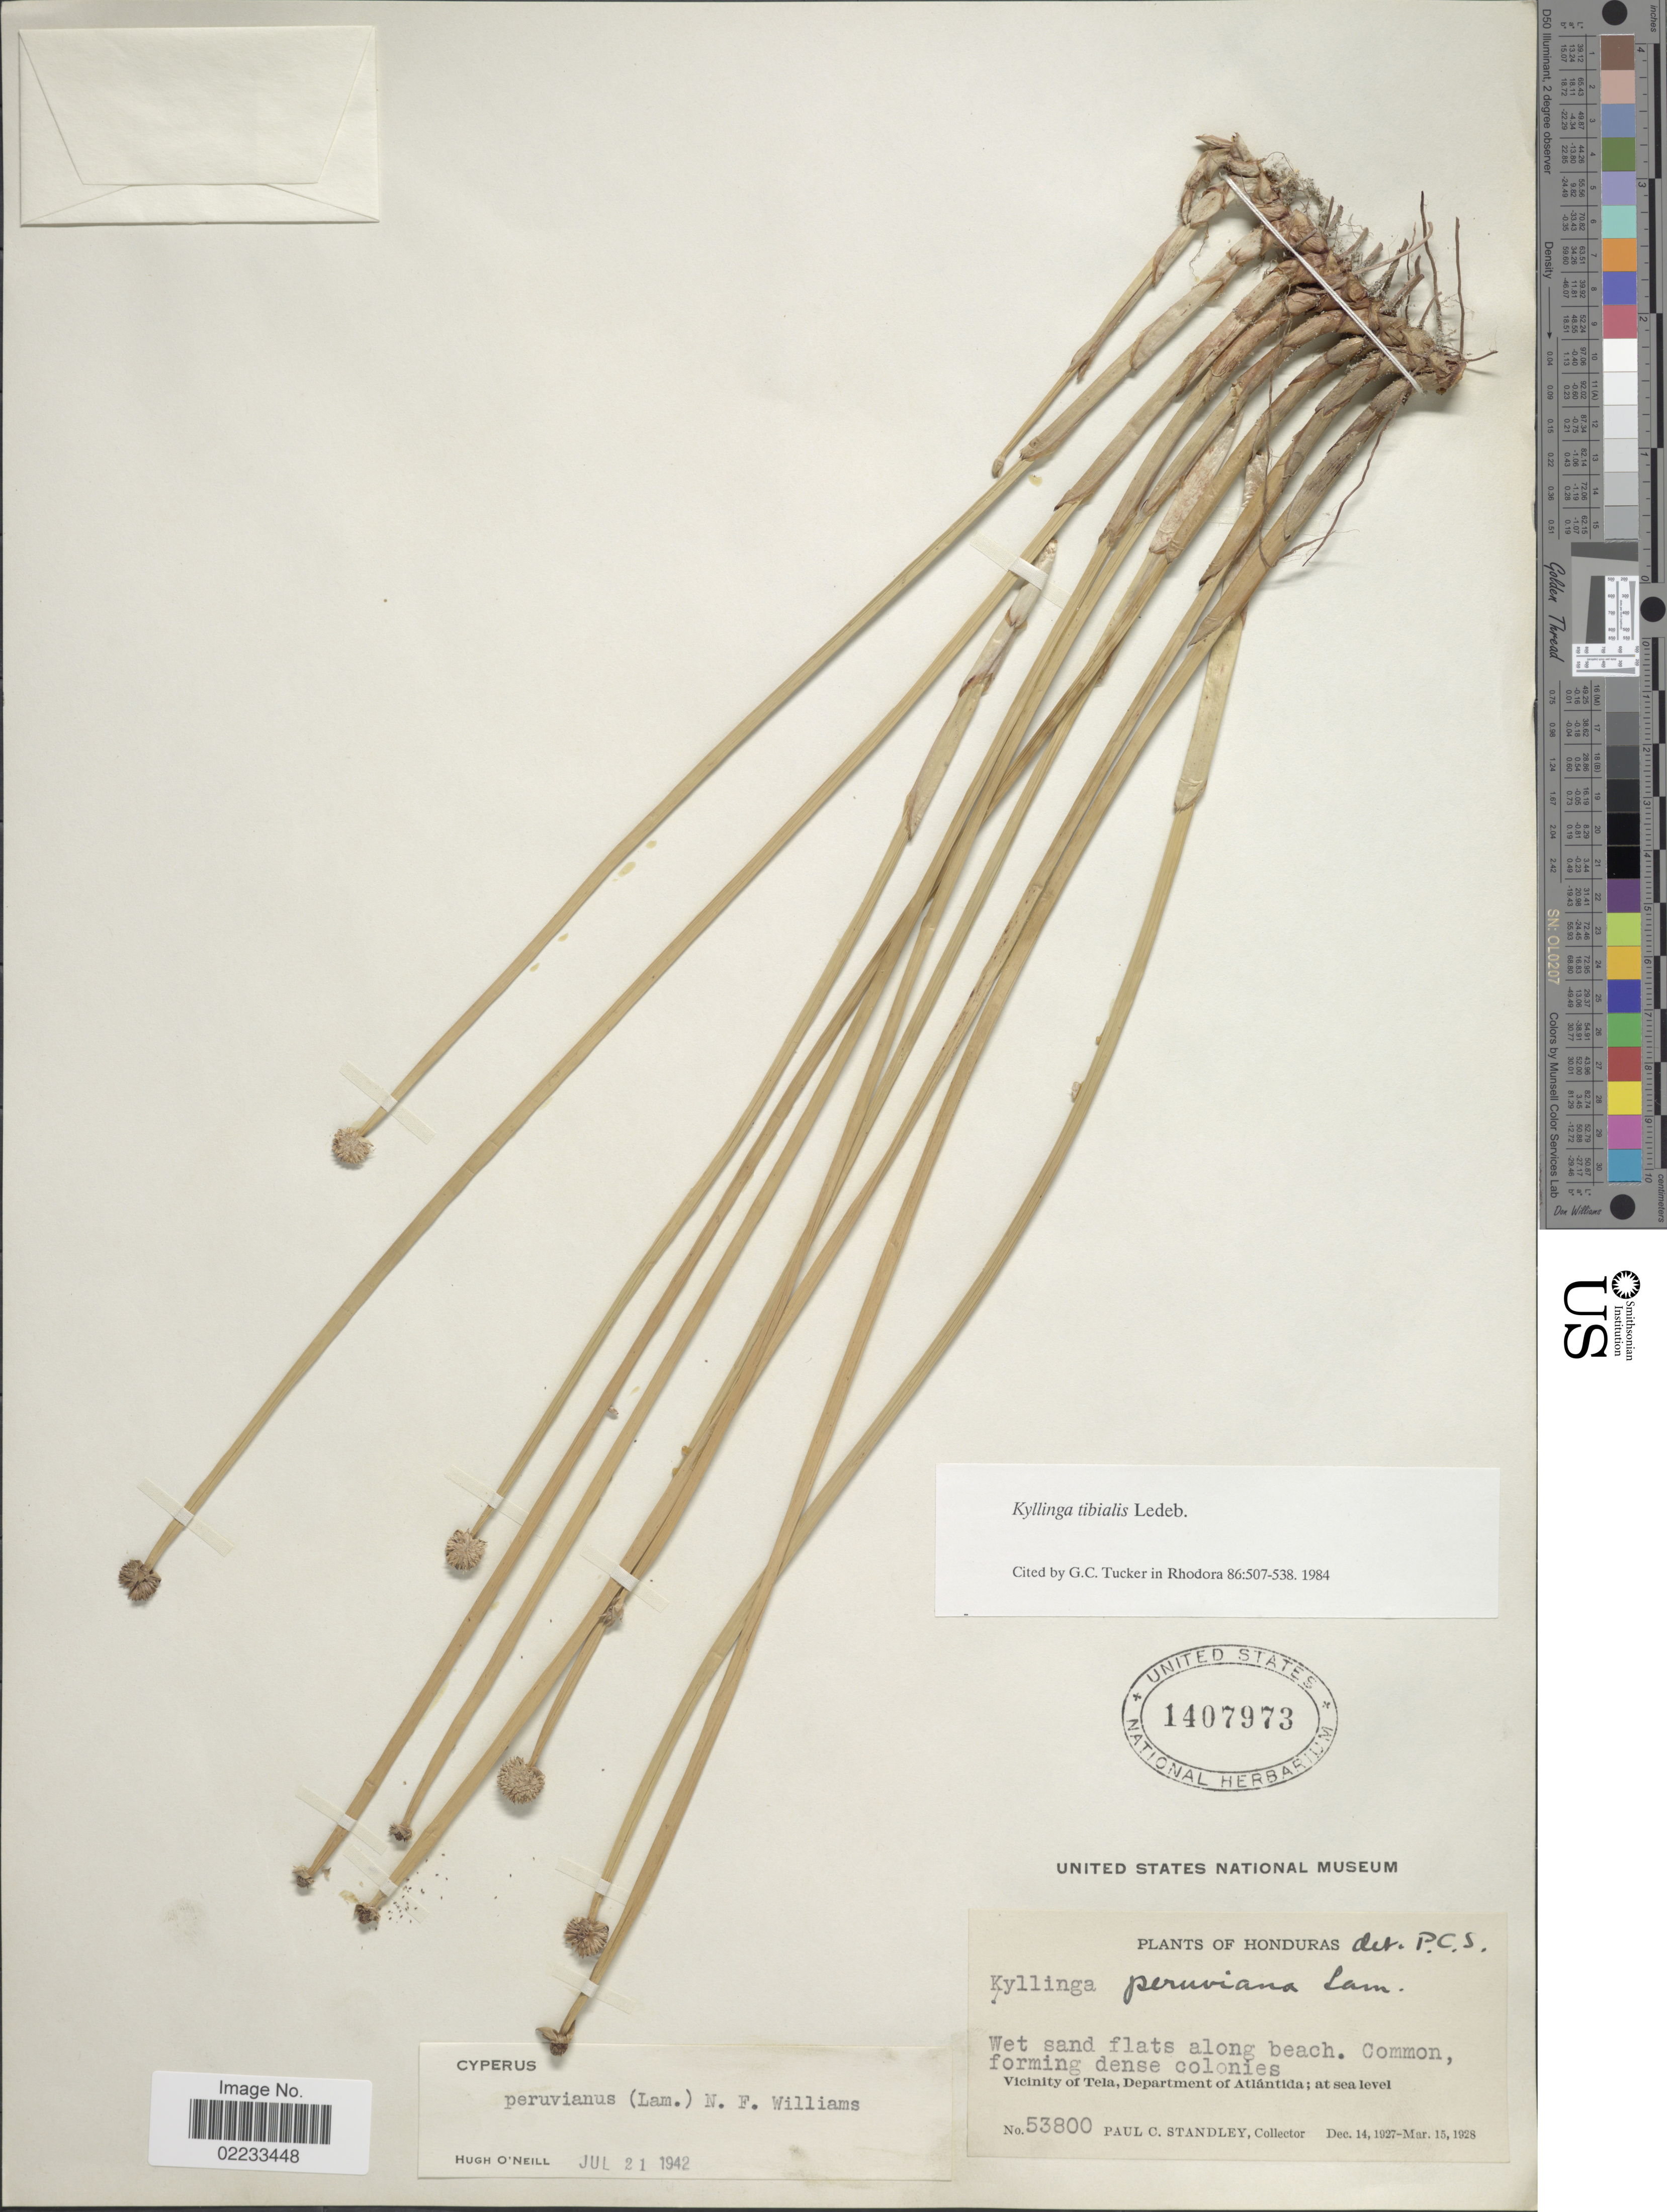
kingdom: Plantae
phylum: Tracheophyta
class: Liliopsida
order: Poales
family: Cyperaceae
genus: Cyperus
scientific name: Cyperus tibialis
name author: (Poit. ex Ledeb.) Govaerts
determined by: Strong, Mark T., (BOT), Smithsonian Institution - National Museum of Natural History (UNITED STATES)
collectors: P. C. Standley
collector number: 53800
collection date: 1927-12-14/1928-03-15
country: Honduras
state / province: Atlántida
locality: Wet sand flats along beach. Vicinity of Tela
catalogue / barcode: US 1407973